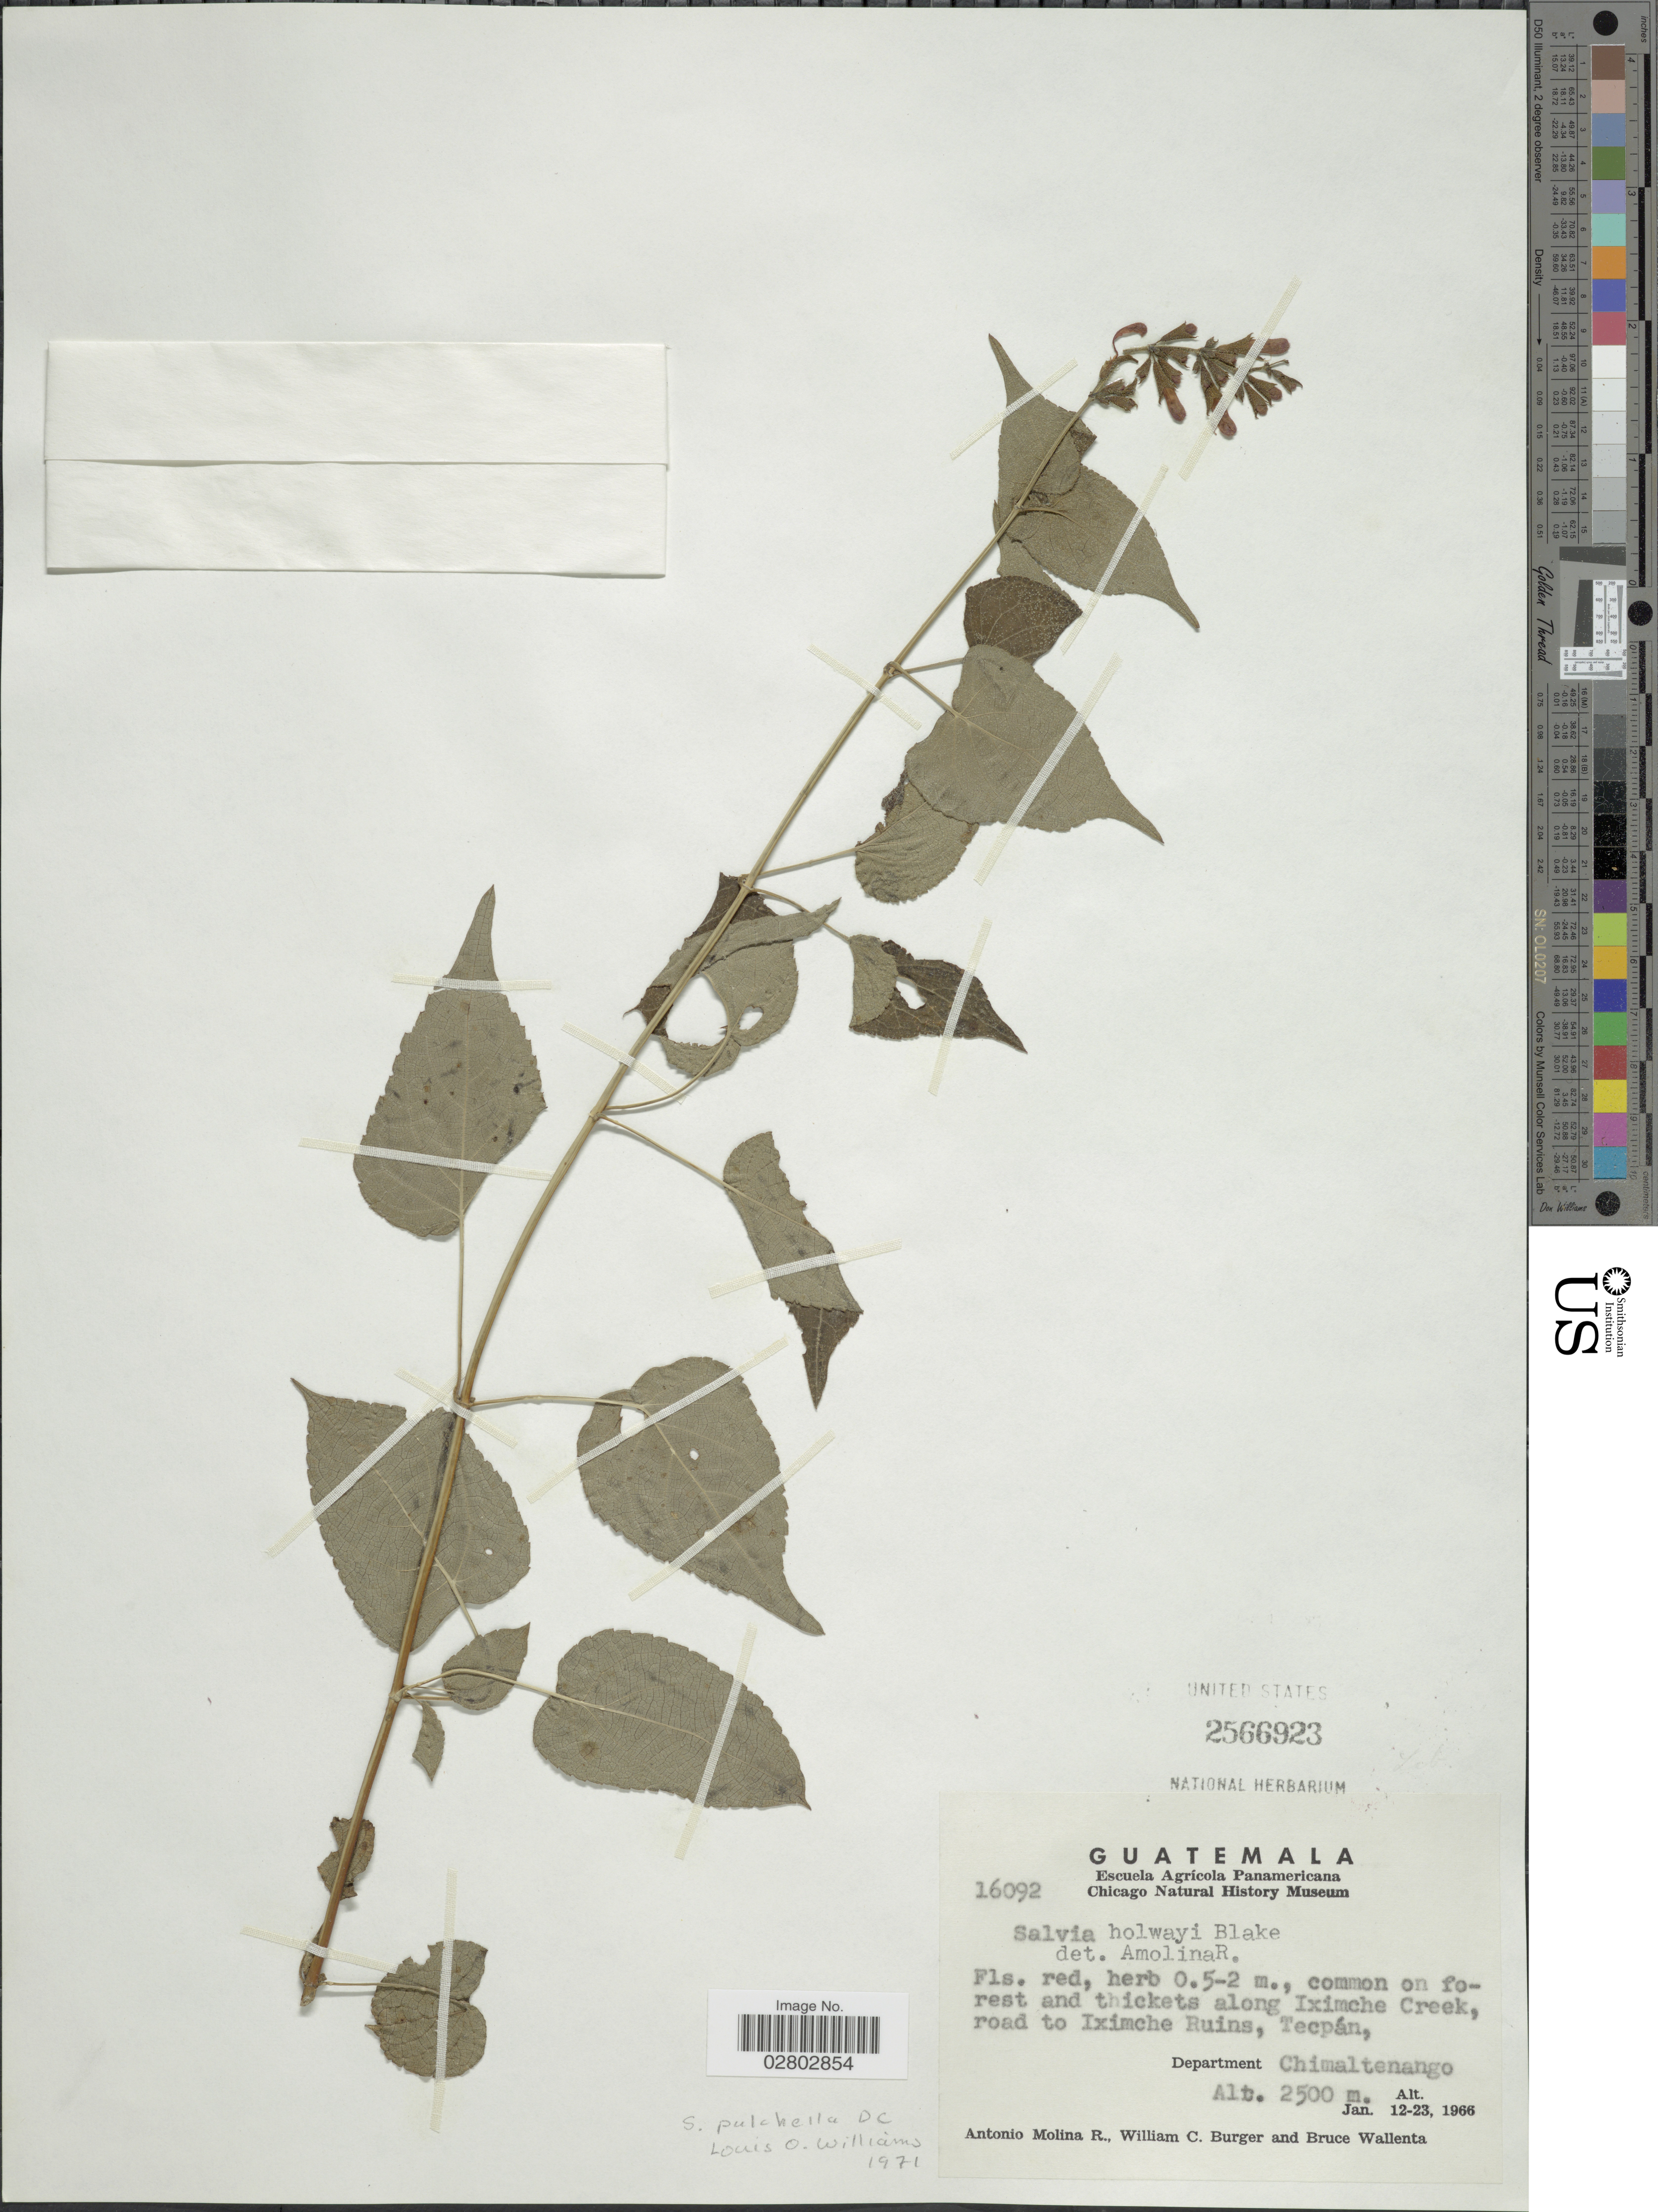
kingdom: Plantae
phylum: Tracheophyta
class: Magnoliopsida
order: Lamiales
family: Lamiaceae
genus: Salvia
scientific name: Salvia pulchella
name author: DC.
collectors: A. Molina R., W. Burger & B. Wallenta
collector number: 16092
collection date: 1966-01-12/1966-01-23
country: Guatemala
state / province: Chimaltenango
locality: Common on forest and thickets along Iximche Creek, road to Iximche Ruins, Tecpán, Department Chimaltenango.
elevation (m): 2500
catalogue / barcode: US 2566923